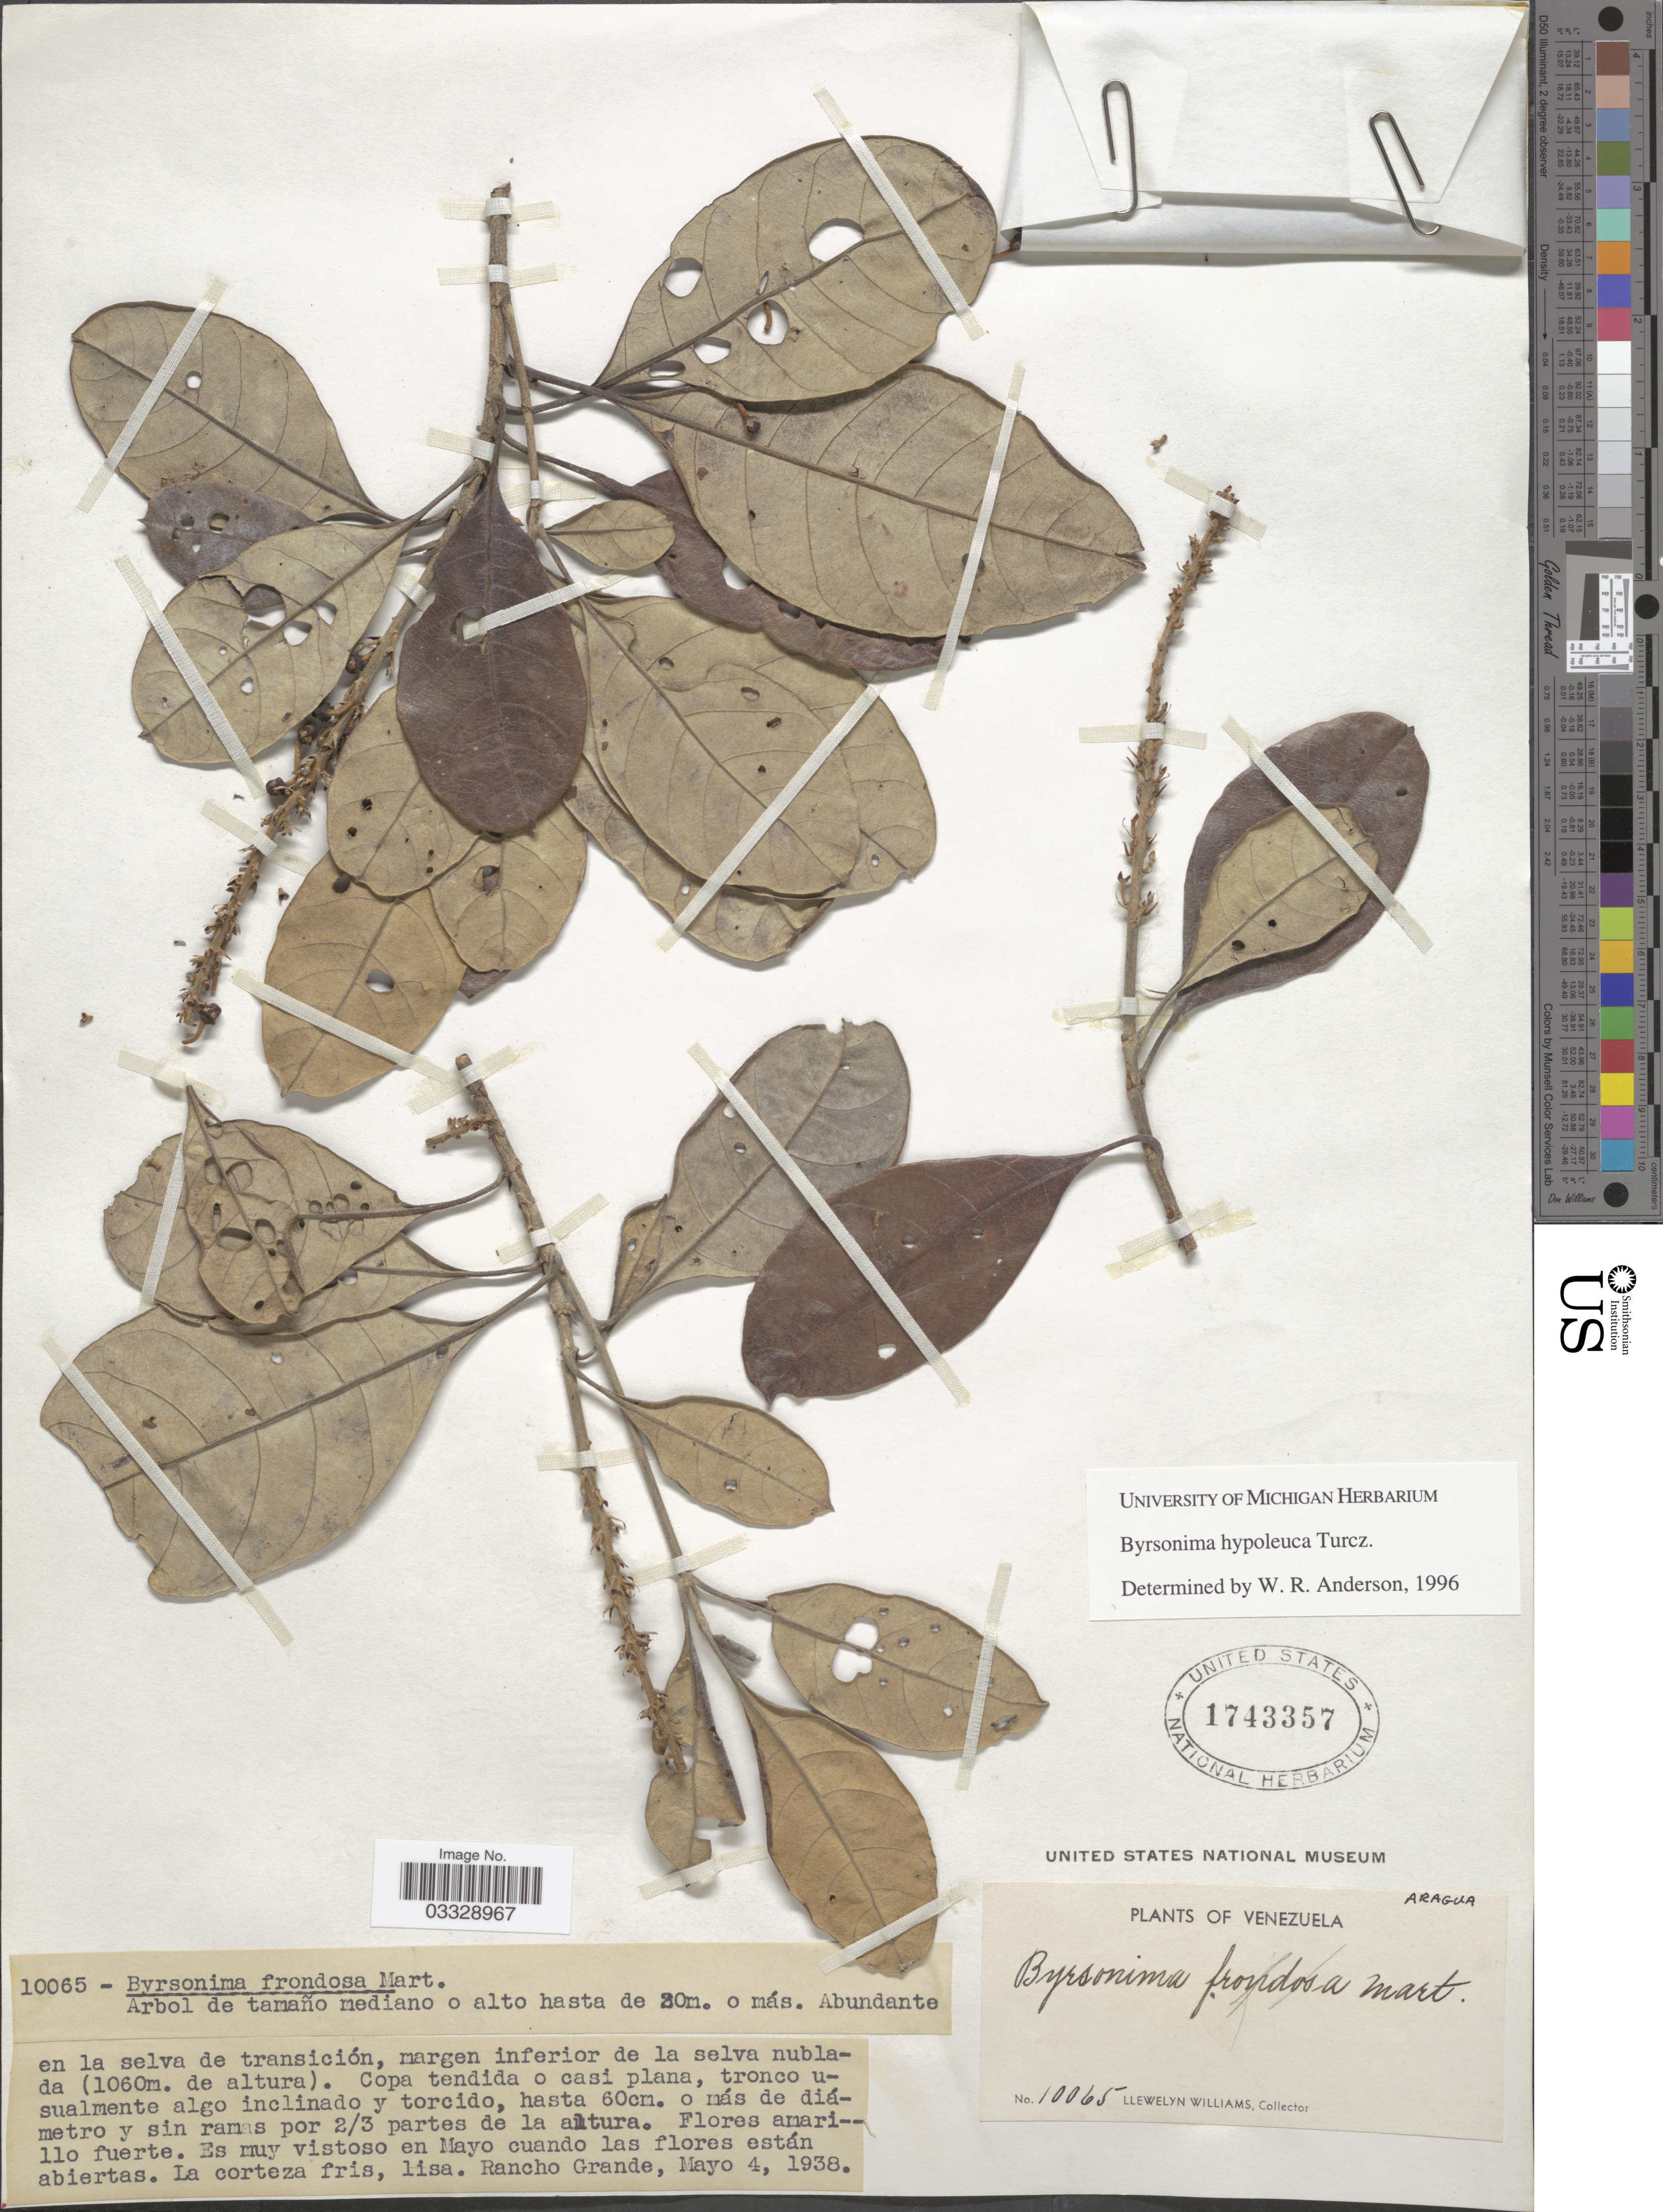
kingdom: Plantae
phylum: Tracheophyta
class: Magnoliopsida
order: Malpighiales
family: Malpighiaceae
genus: Byrsonima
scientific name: Byrsonima hypoleuca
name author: Turcz.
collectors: Ll. Williams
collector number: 10065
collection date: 1938-05-04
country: Venezuela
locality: La corteza fris, lisa. Rancho Grande.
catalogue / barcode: US 1743357